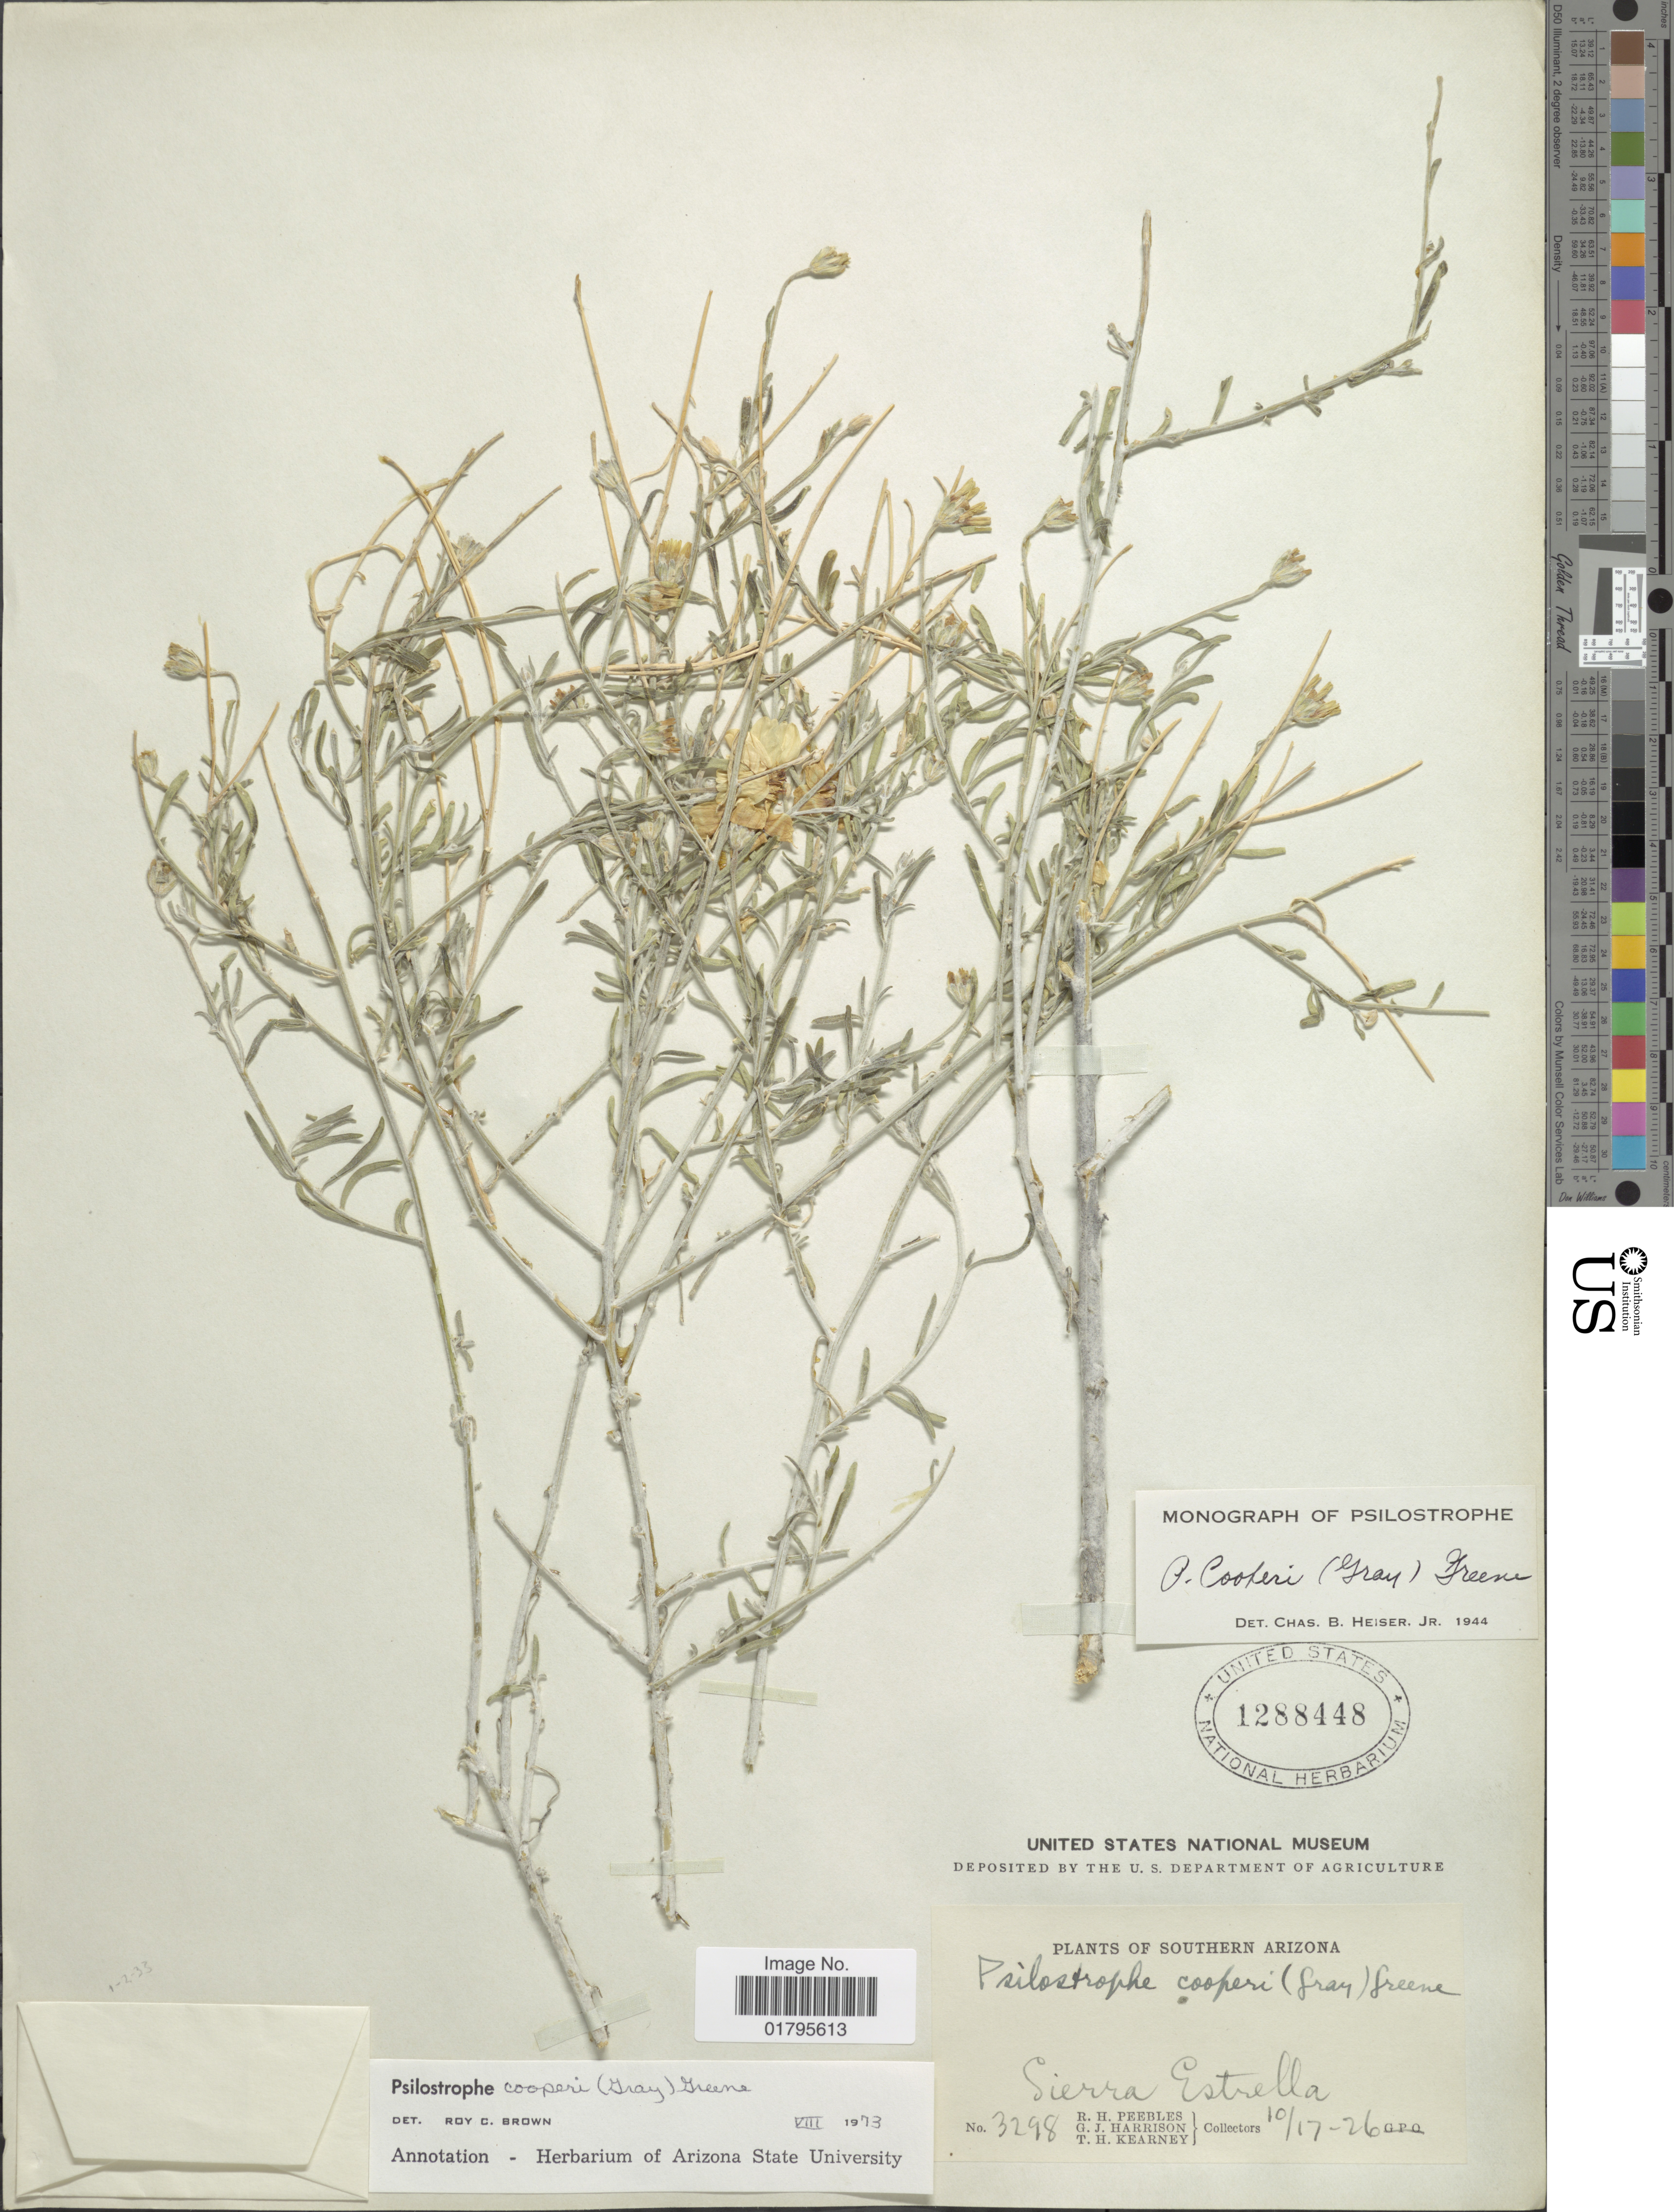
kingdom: Plantae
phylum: Tracheophyta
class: Magnoliopsida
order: Asterales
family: Asteraceae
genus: Psilostrophe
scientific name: Psilostrophe cooperi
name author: (A. Gray) Greene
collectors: R. H. Peebles, G. J. Harrison & T. H. Kearney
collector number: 3298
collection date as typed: Transcribed d/m/y: 17/10/26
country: United States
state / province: Arizona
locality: Southern Arizona, Sierra Estrella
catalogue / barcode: US 1288448